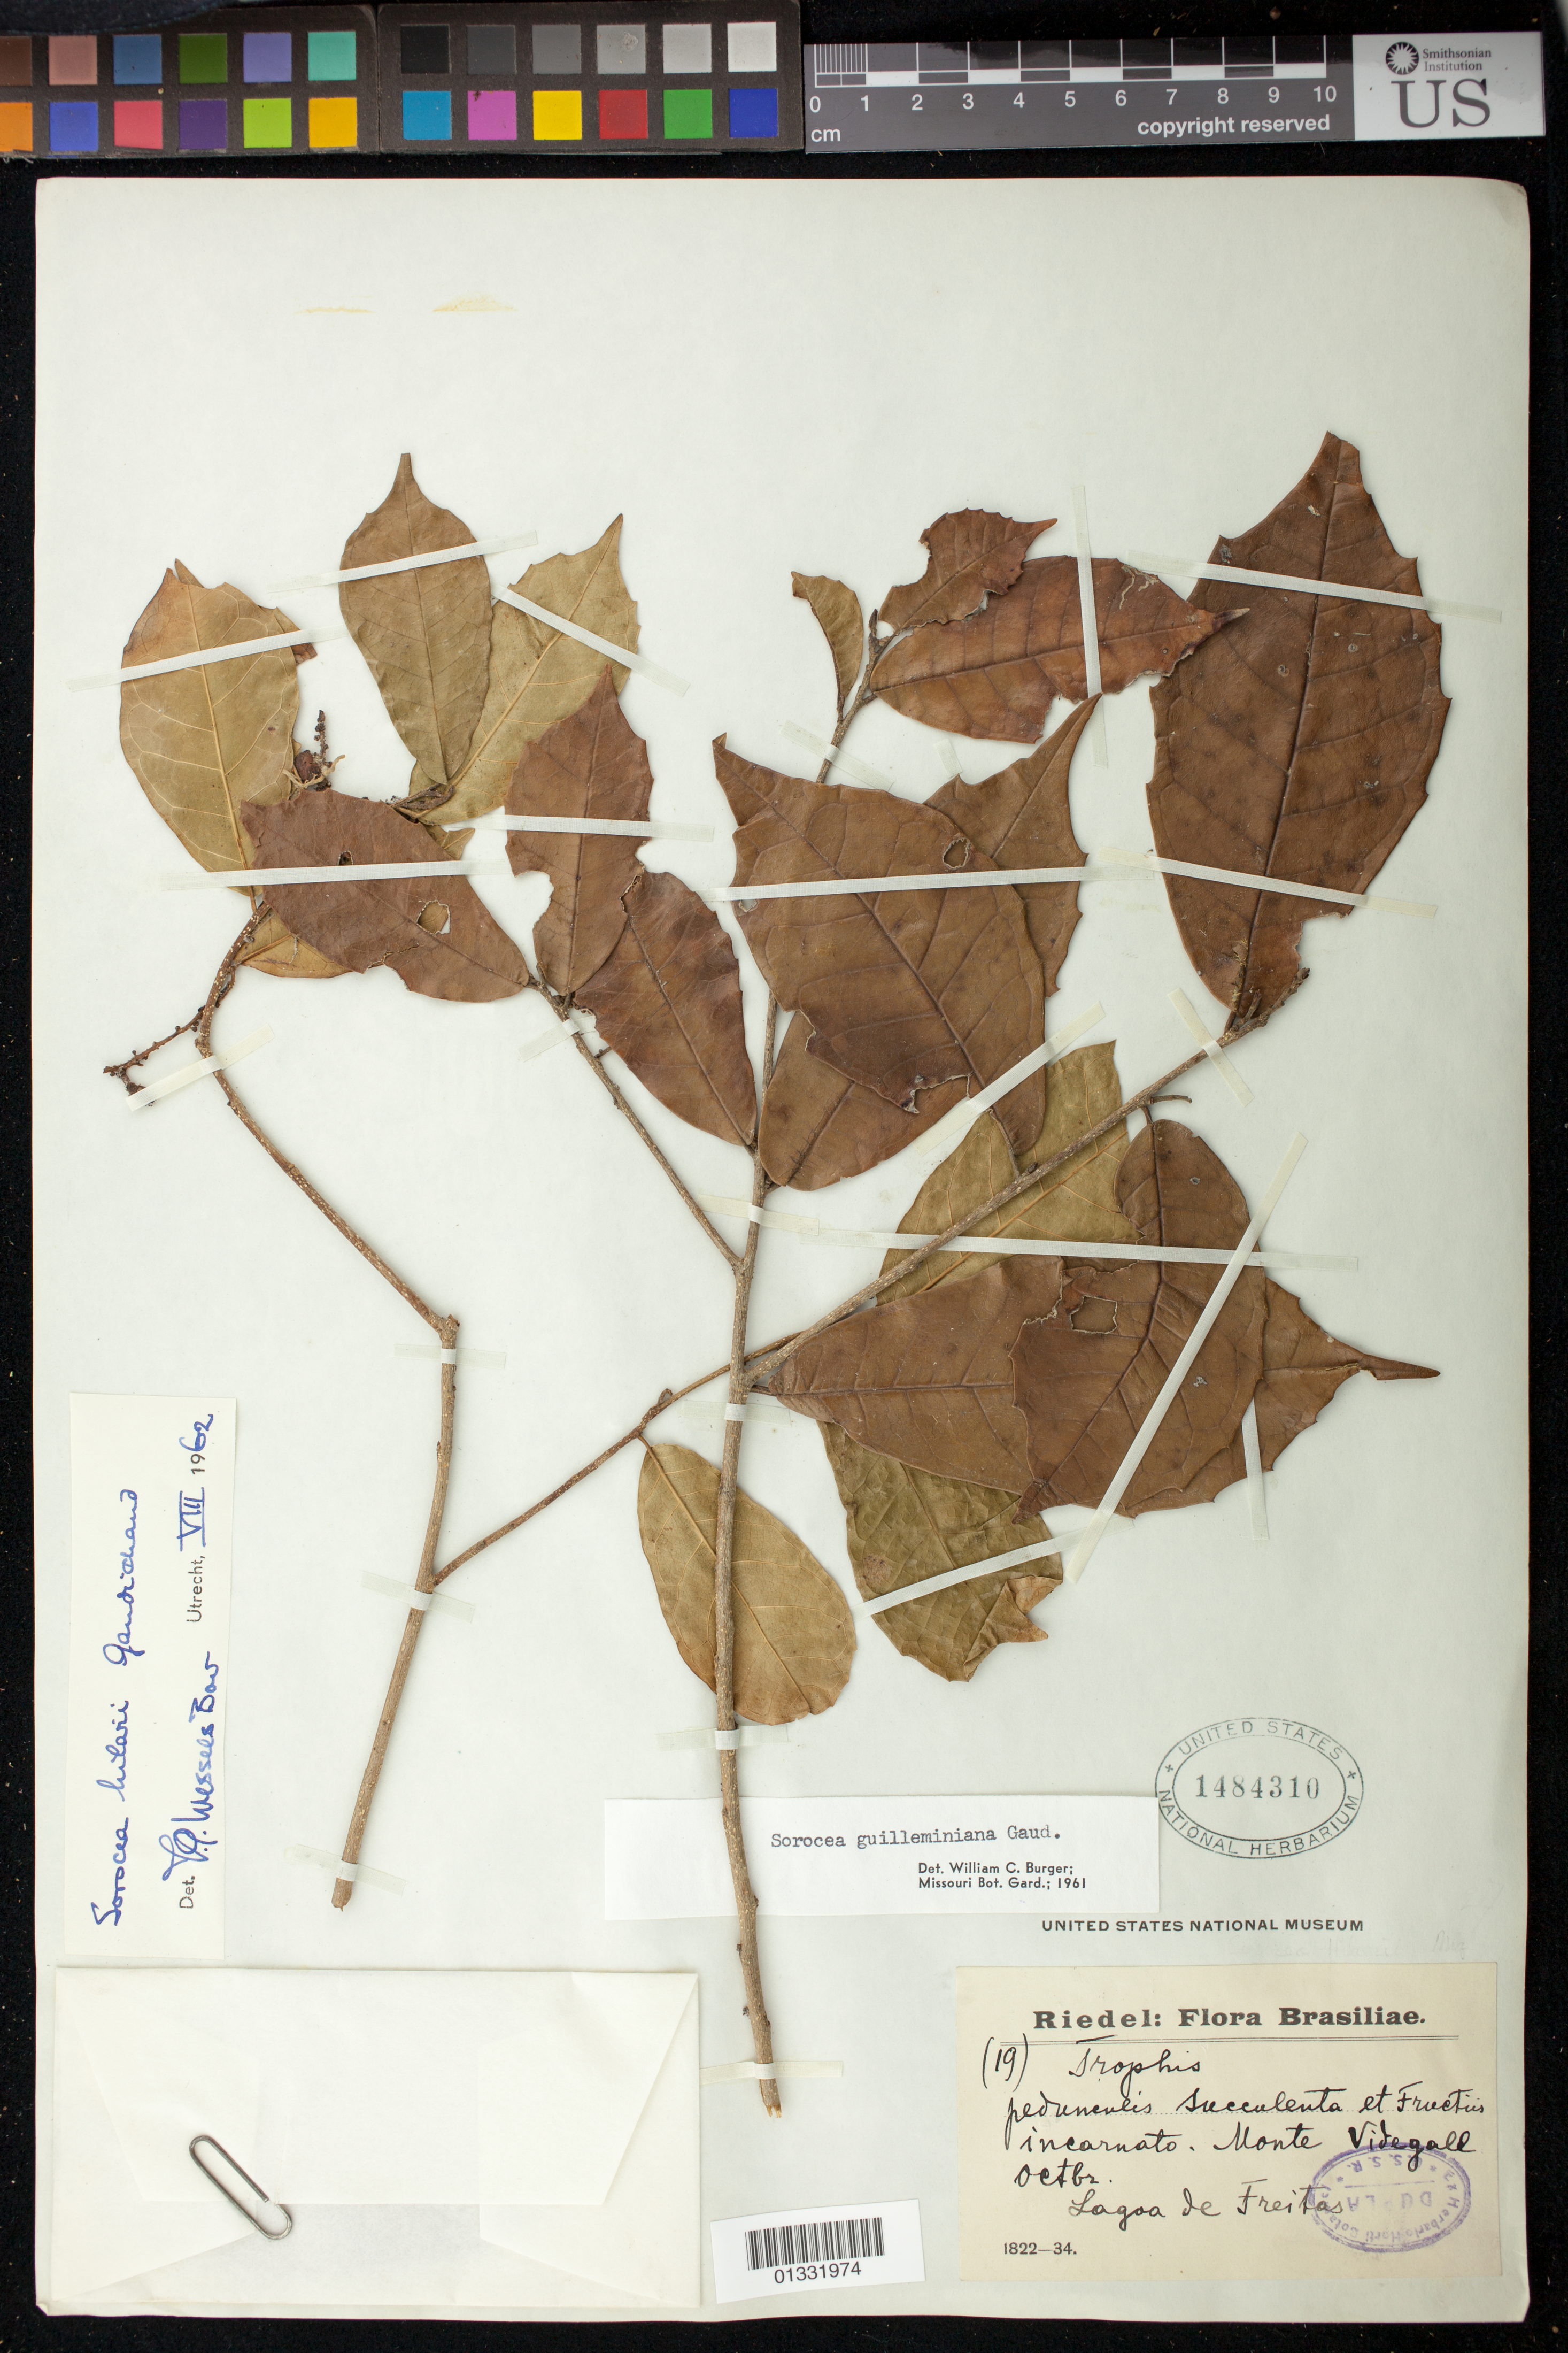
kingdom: Plantae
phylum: Tracheophyta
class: Magnoliopsida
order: Rosales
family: Moraceae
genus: Sorocea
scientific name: Sorocea hilarii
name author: Gaudich.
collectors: L. Riedel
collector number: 19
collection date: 1904-12-26/1905-01-07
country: Brazil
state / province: Rio de Janeiro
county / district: Rio de Janeiro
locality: Monte Videgall, Lagoa de Freitas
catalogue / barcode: US 1484310